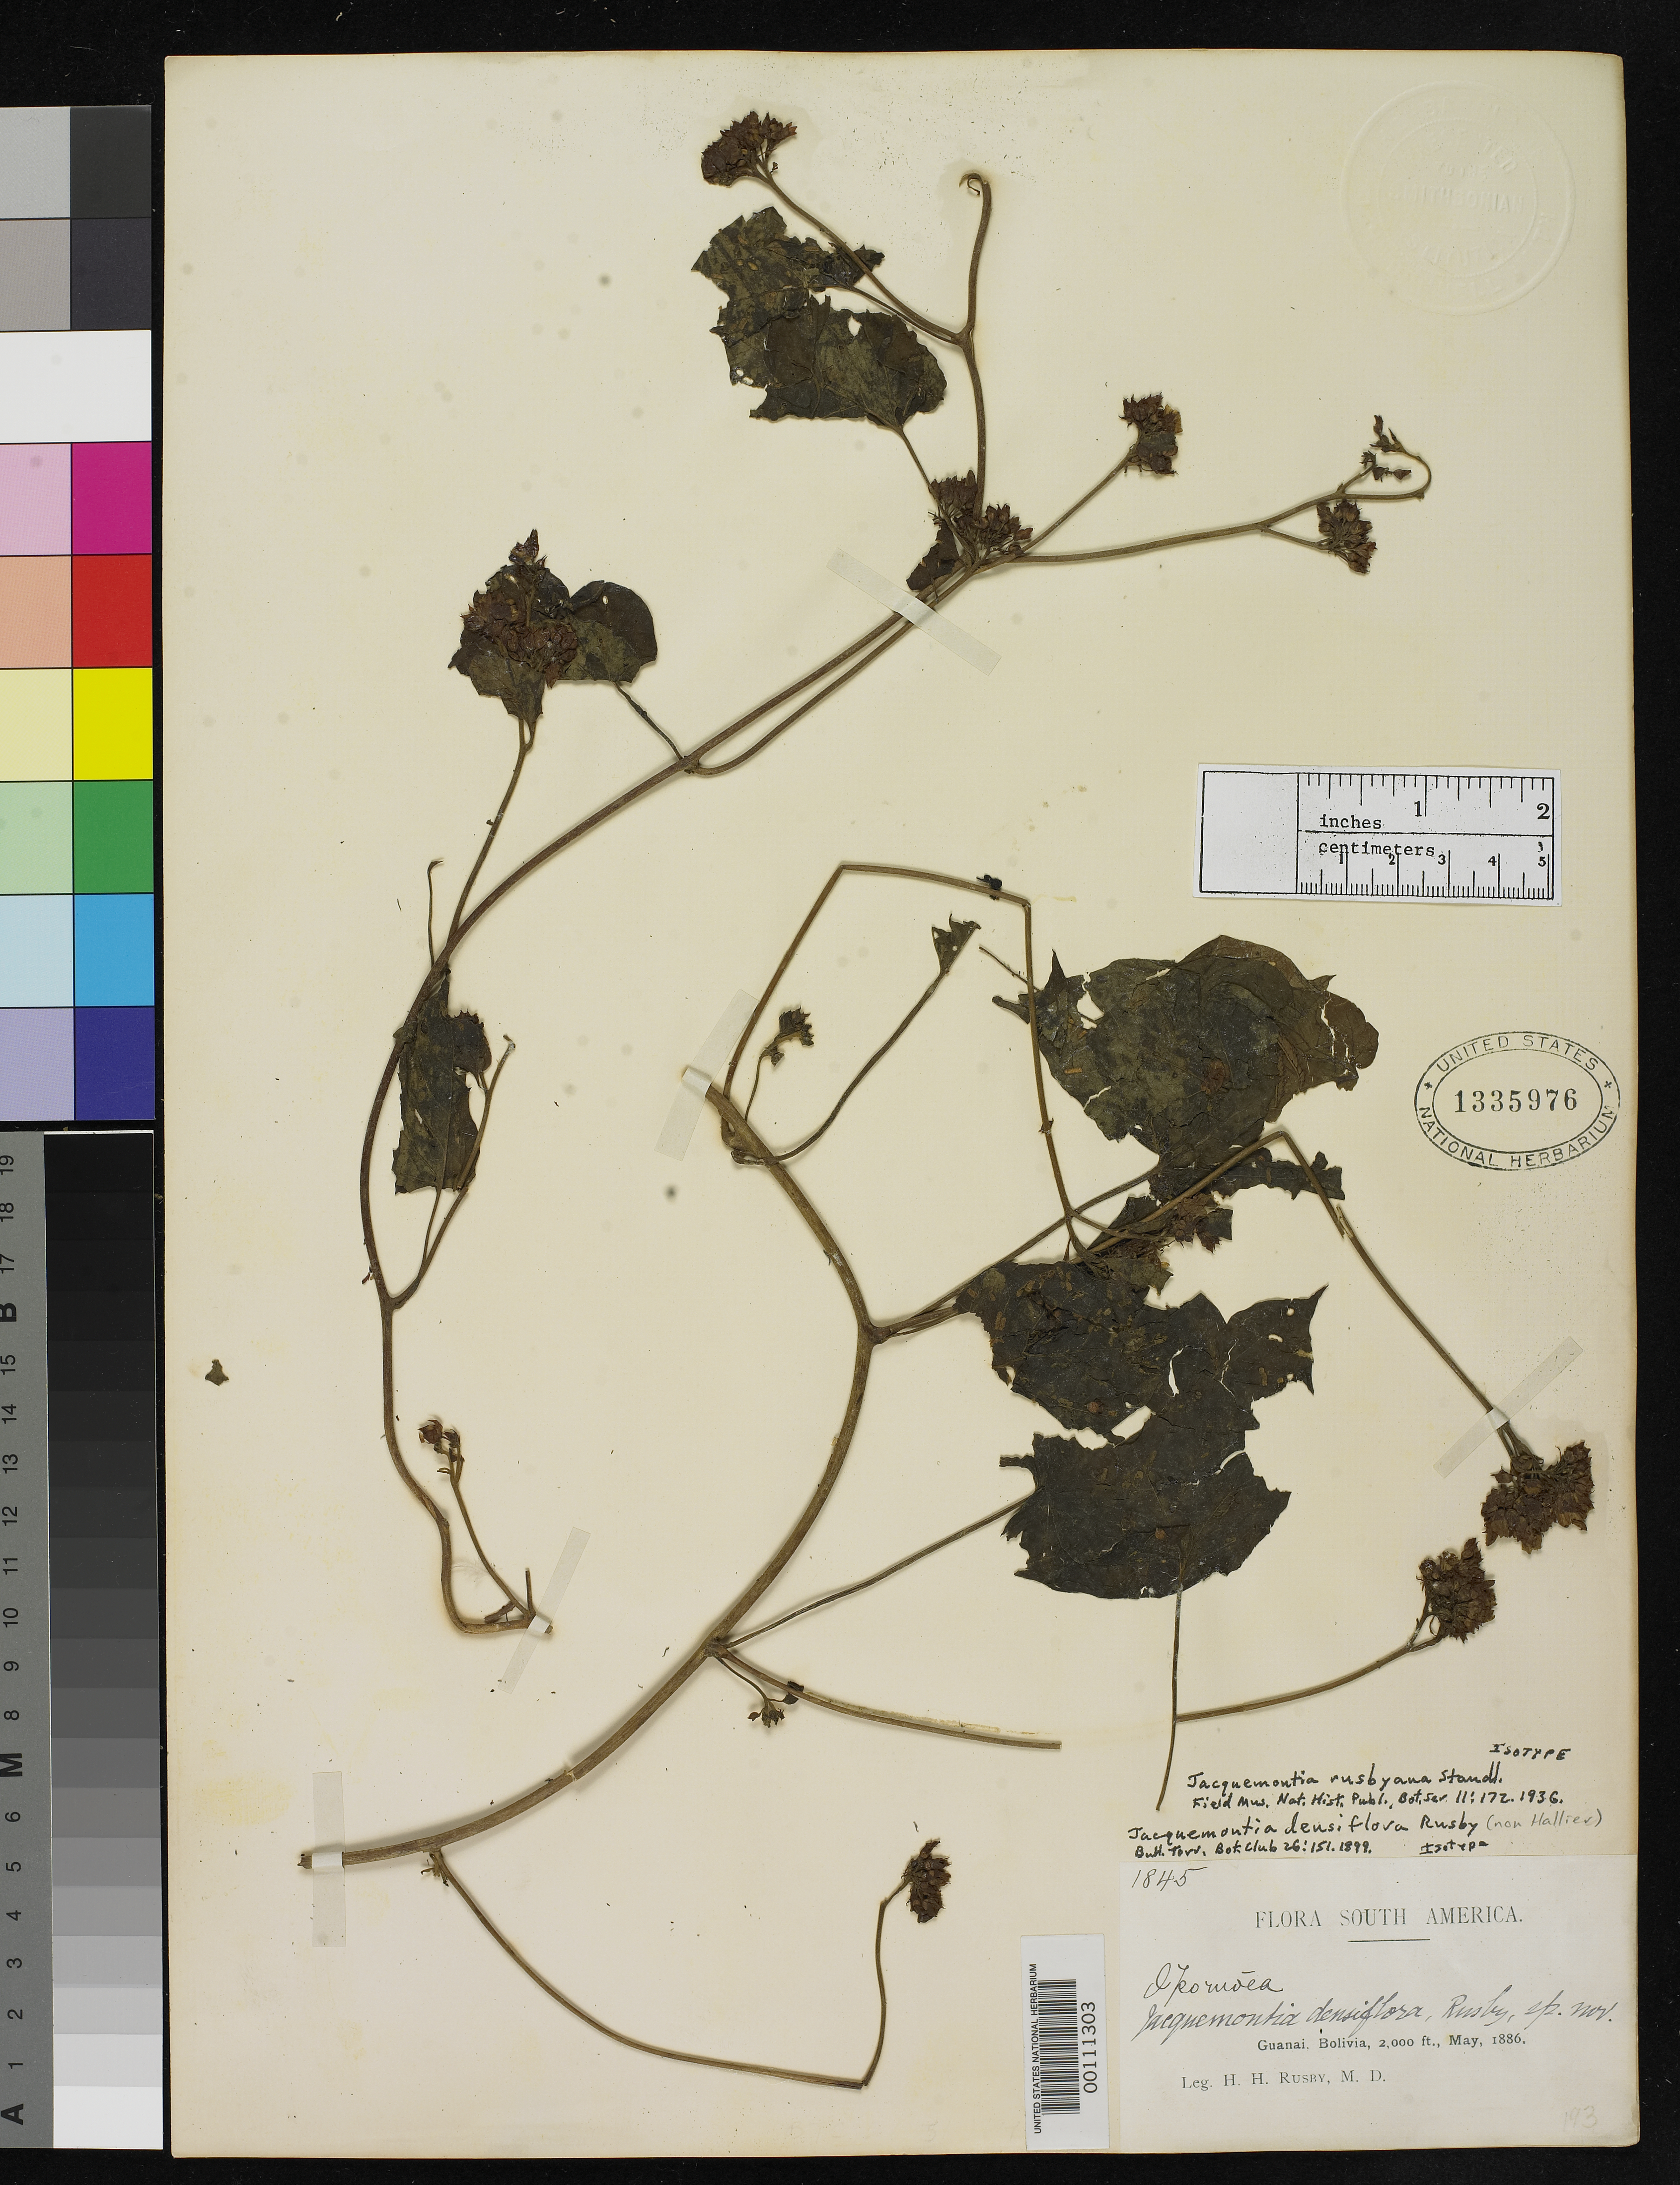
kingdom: Plantae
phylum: Tracheophyta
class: Magnoliopsida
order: Solanales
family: Convolvulaceae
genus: Jacquemontia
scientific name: Jacquemontia densiflora Rusby, nom. illeg.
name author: Rusby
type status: Isotype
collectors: H. H. Rusby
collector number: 1845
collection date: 1886-05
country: Bolivia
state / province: La Páz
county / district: Larecaja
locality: Guanay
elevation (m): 610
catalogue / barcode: US 1335976